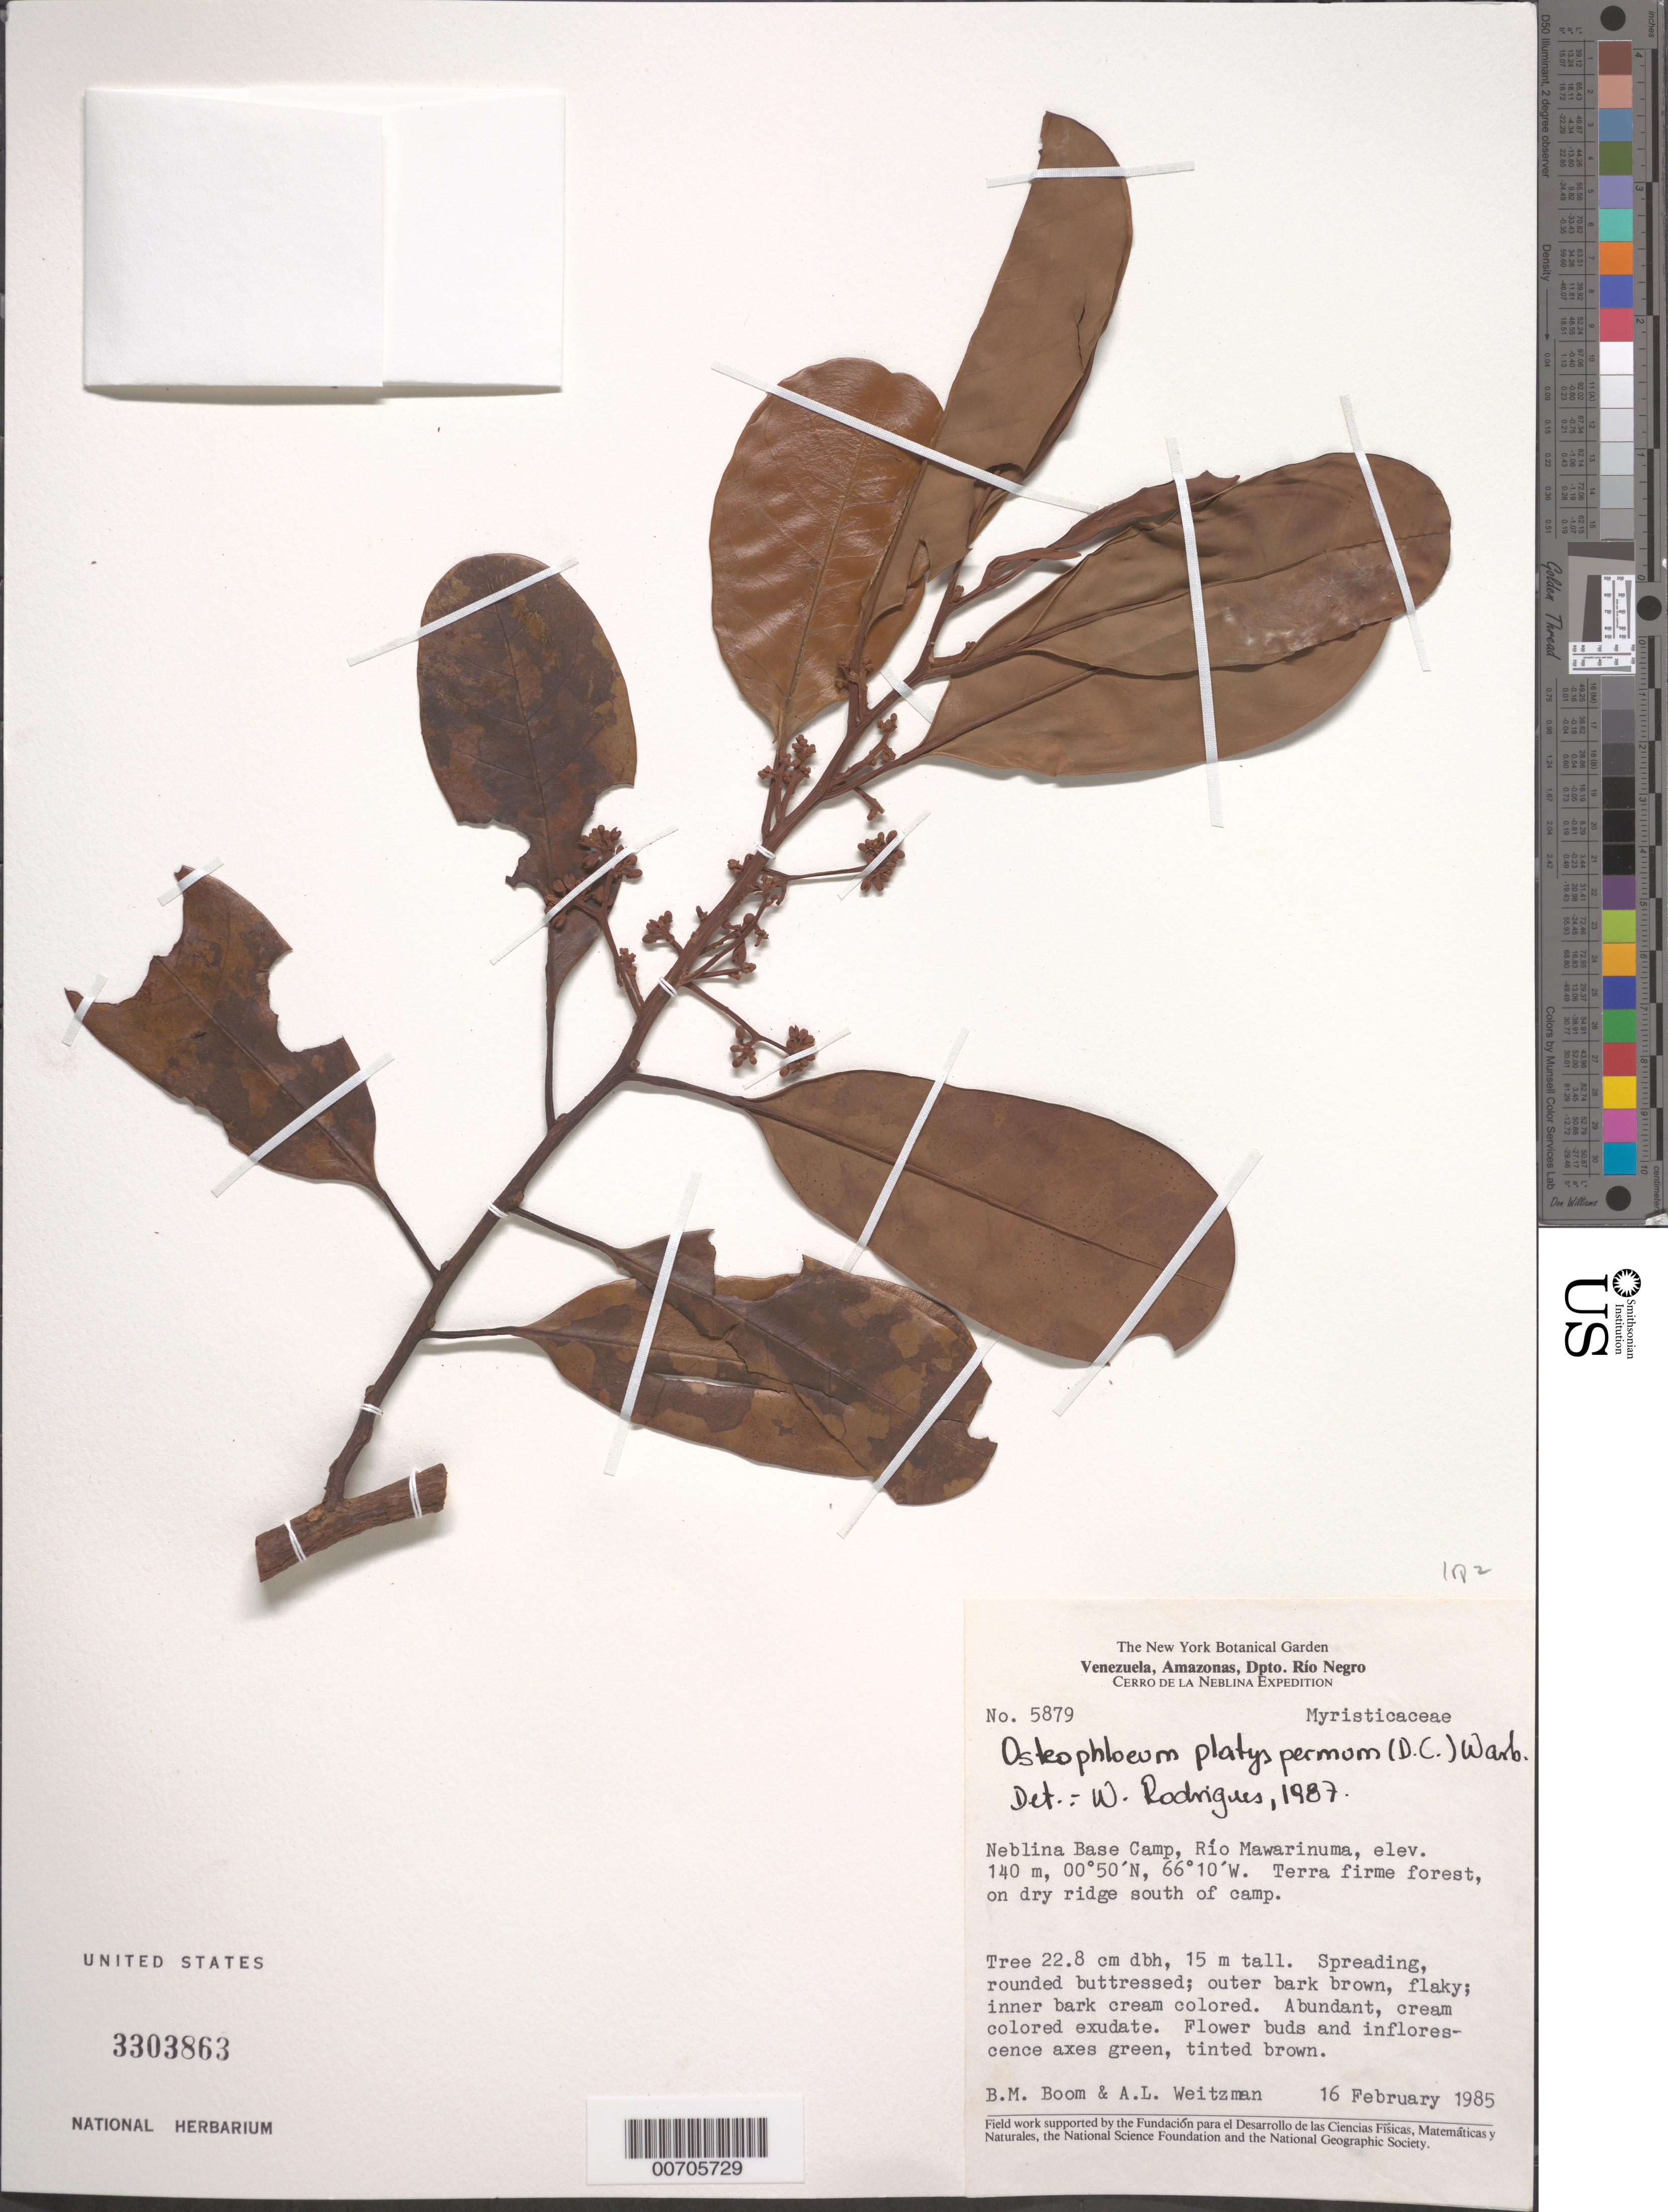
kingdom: Plantae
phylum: Tracheophyta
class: Magnoliopsida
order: Magnoliales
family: Myristicaceae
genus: Osteophloeum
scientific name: Osteophloeum platyspermum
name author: (A. DC.) Warb.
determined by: Rodrigues, W. A.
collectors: B. M. Boom & A. L. Weitzman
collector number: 5879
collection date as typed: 16-Feb-85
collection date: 1985-02-16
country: Venezuela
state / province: Amazonas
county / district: Río Negro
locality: Cerro de la Neblina Base Camp, Río Mawarinuma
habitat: Terra firme forest, on dry ridge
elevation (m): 140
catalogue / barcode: US 3303863